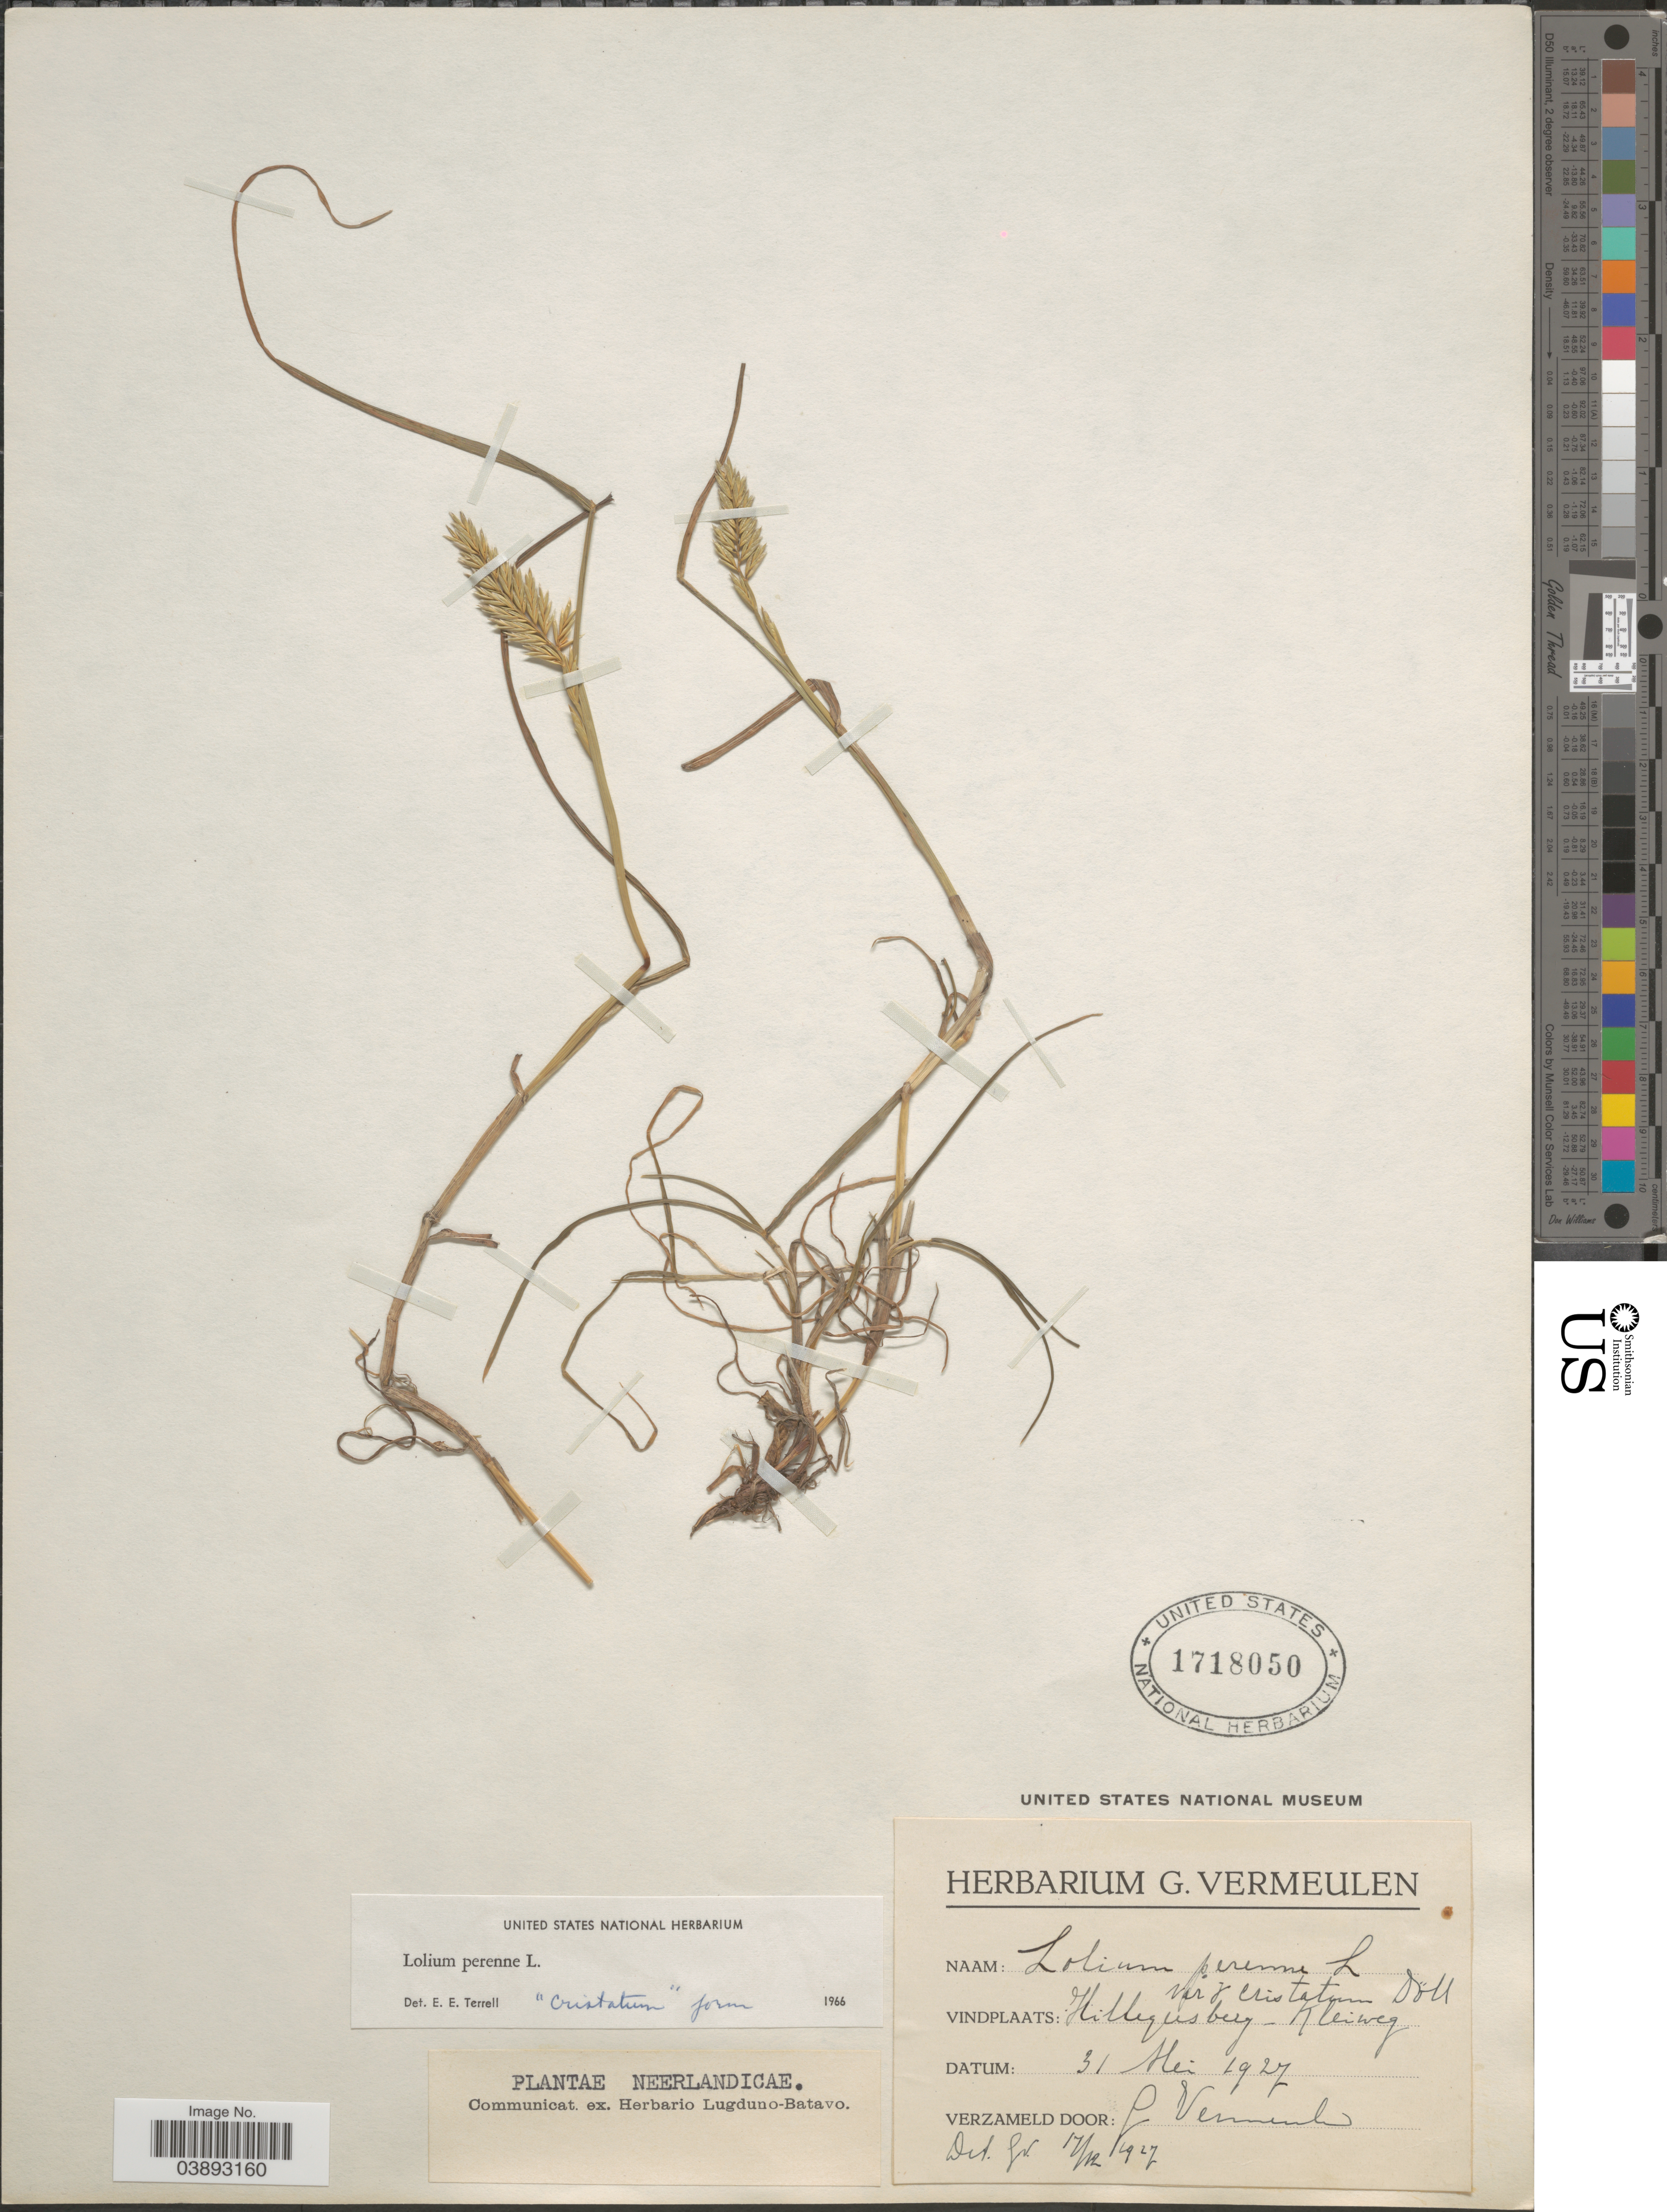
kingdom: Plantae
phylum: Tracheophyta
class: Liliopsida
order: Poales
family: Poaceae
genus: Lolium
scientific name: Lolium perenne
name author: L.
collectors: G. Vermeulen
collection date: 1927-05-31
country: Netherlands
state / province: Zuid Holland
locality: Neerlandicae. Hillegersberg Kleiweg.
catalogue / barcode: US 1718050